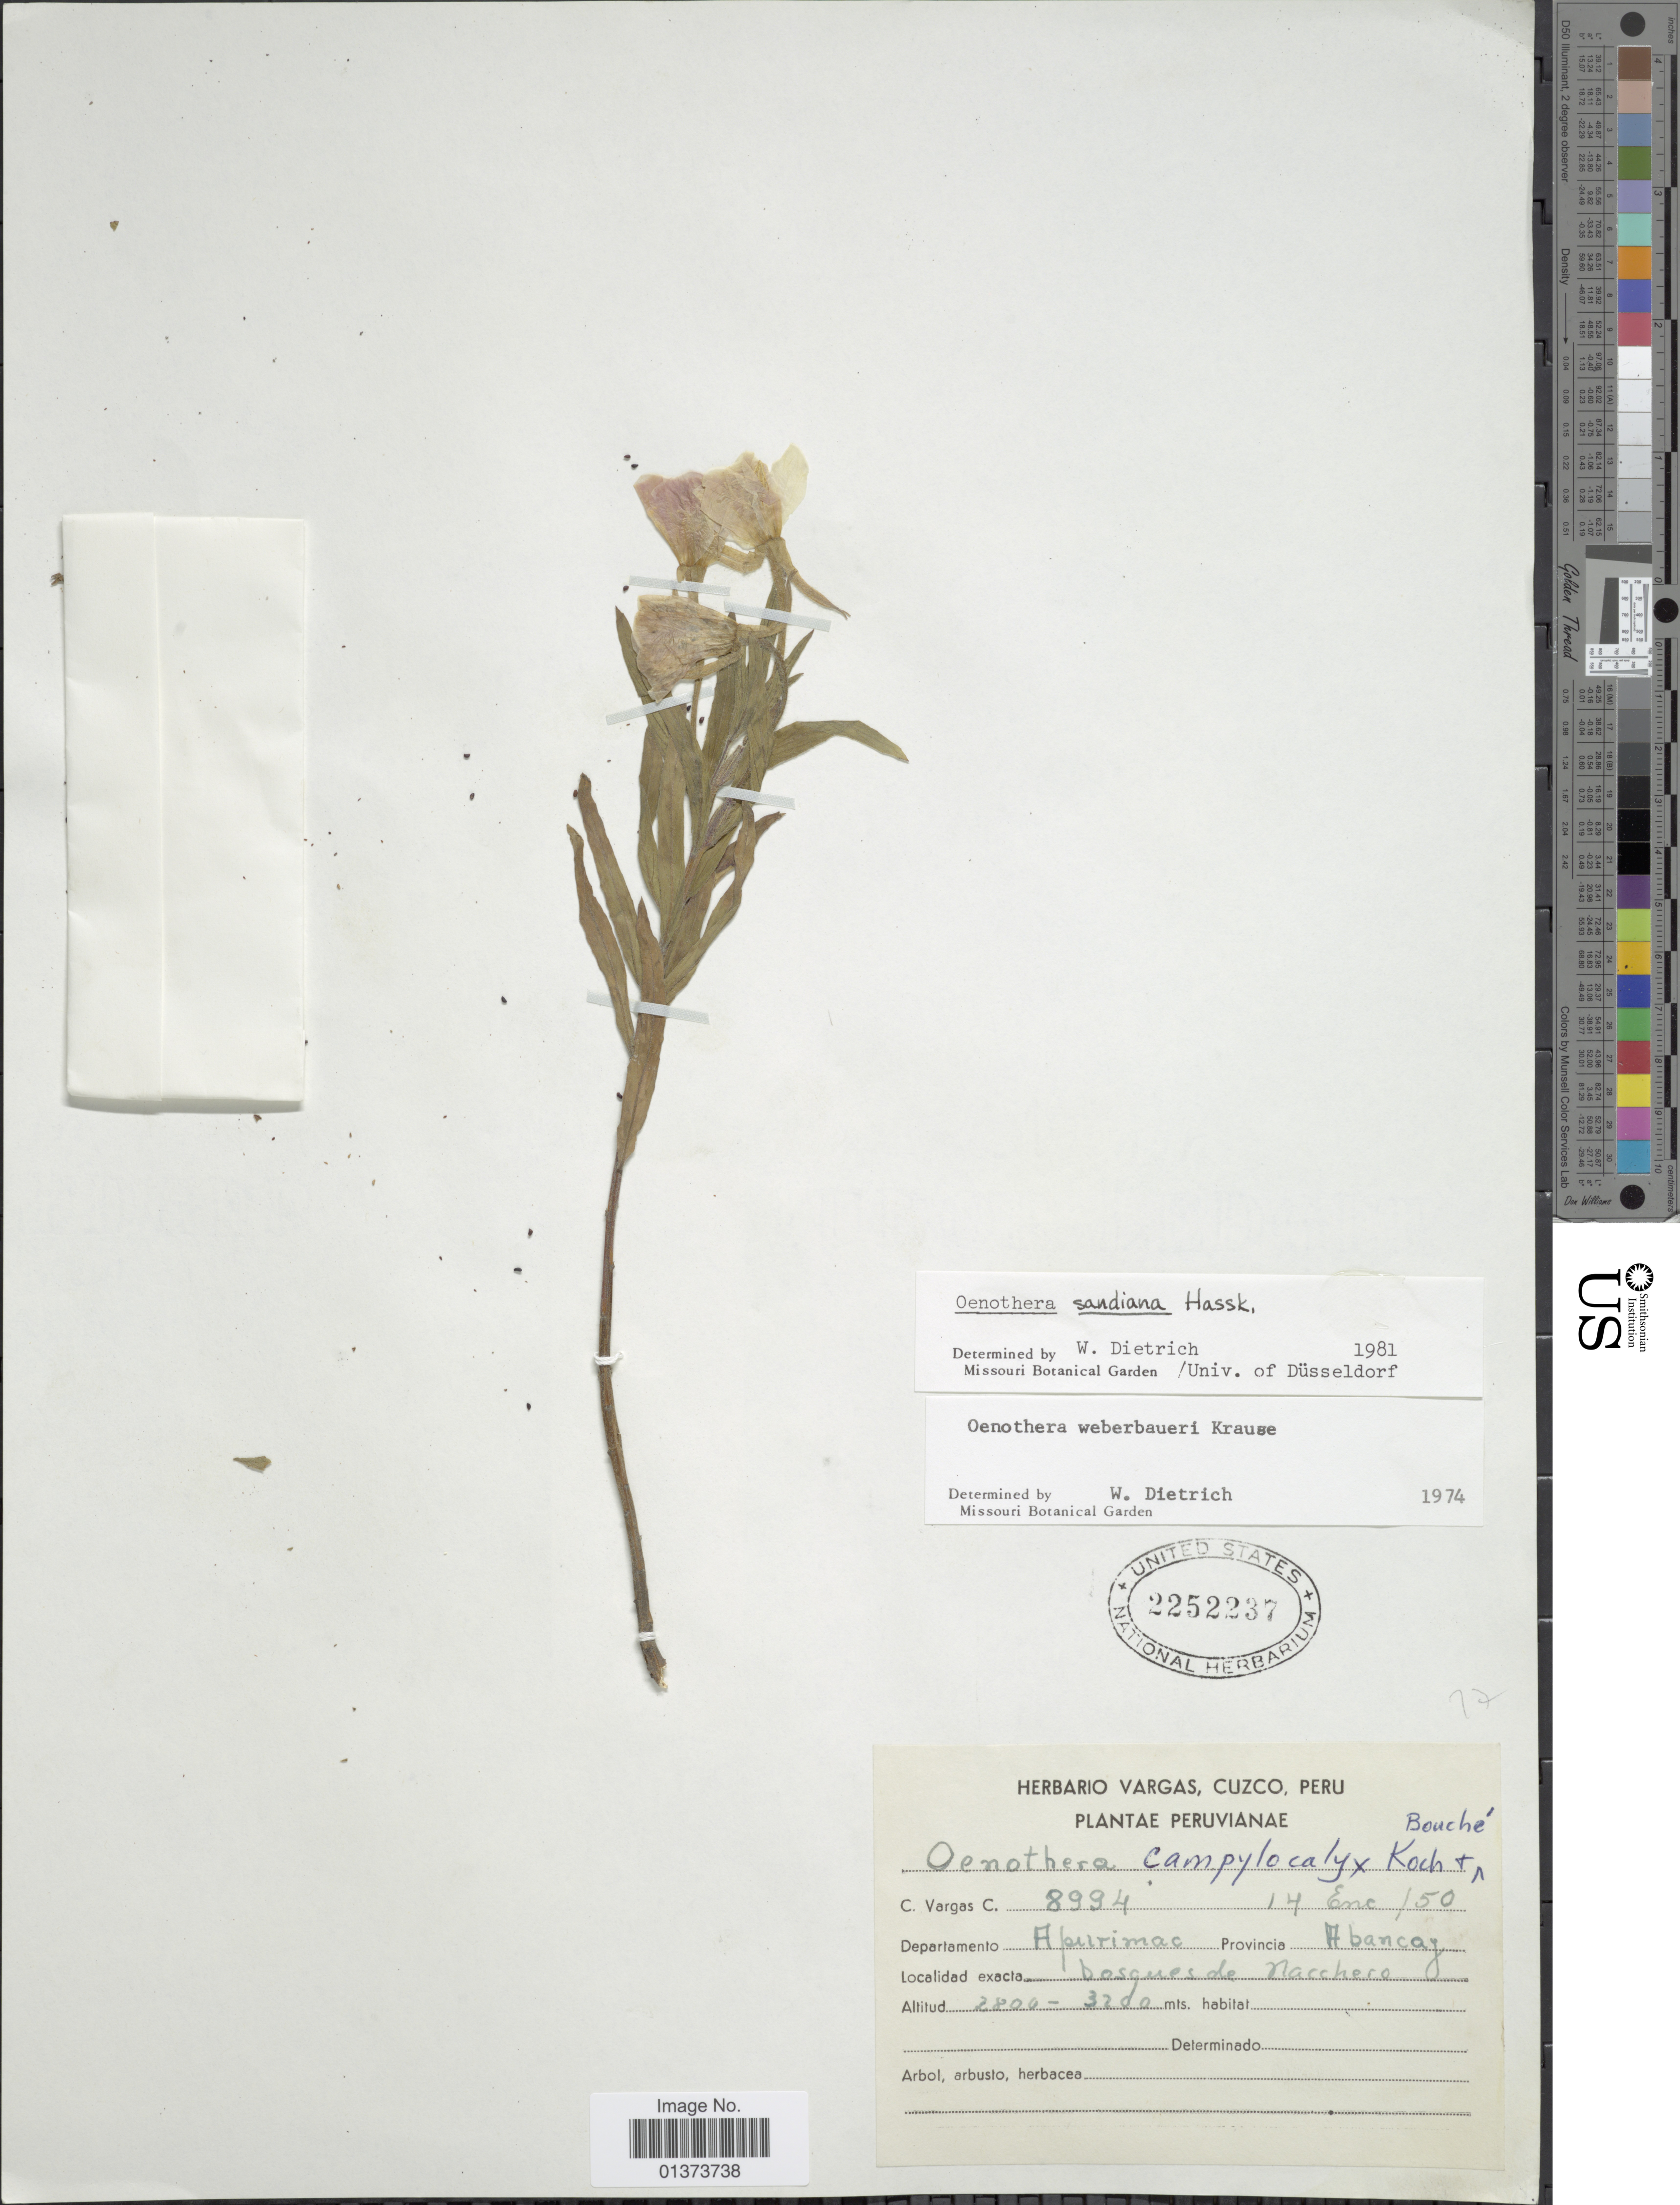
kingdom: Plantae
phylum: Tracheophyta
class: Magnoliopsida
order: Myrtales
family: Onagraceae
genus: Oenothera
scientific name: Oenothera sandiana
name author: Hassk.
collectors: C. Vargas Calderón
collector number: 8994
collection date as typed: Transcribed d/m/y: 14/1/50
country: Peru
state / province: Apurímac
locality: Provincia Abancay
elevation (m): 2800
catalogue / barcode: US 2252237